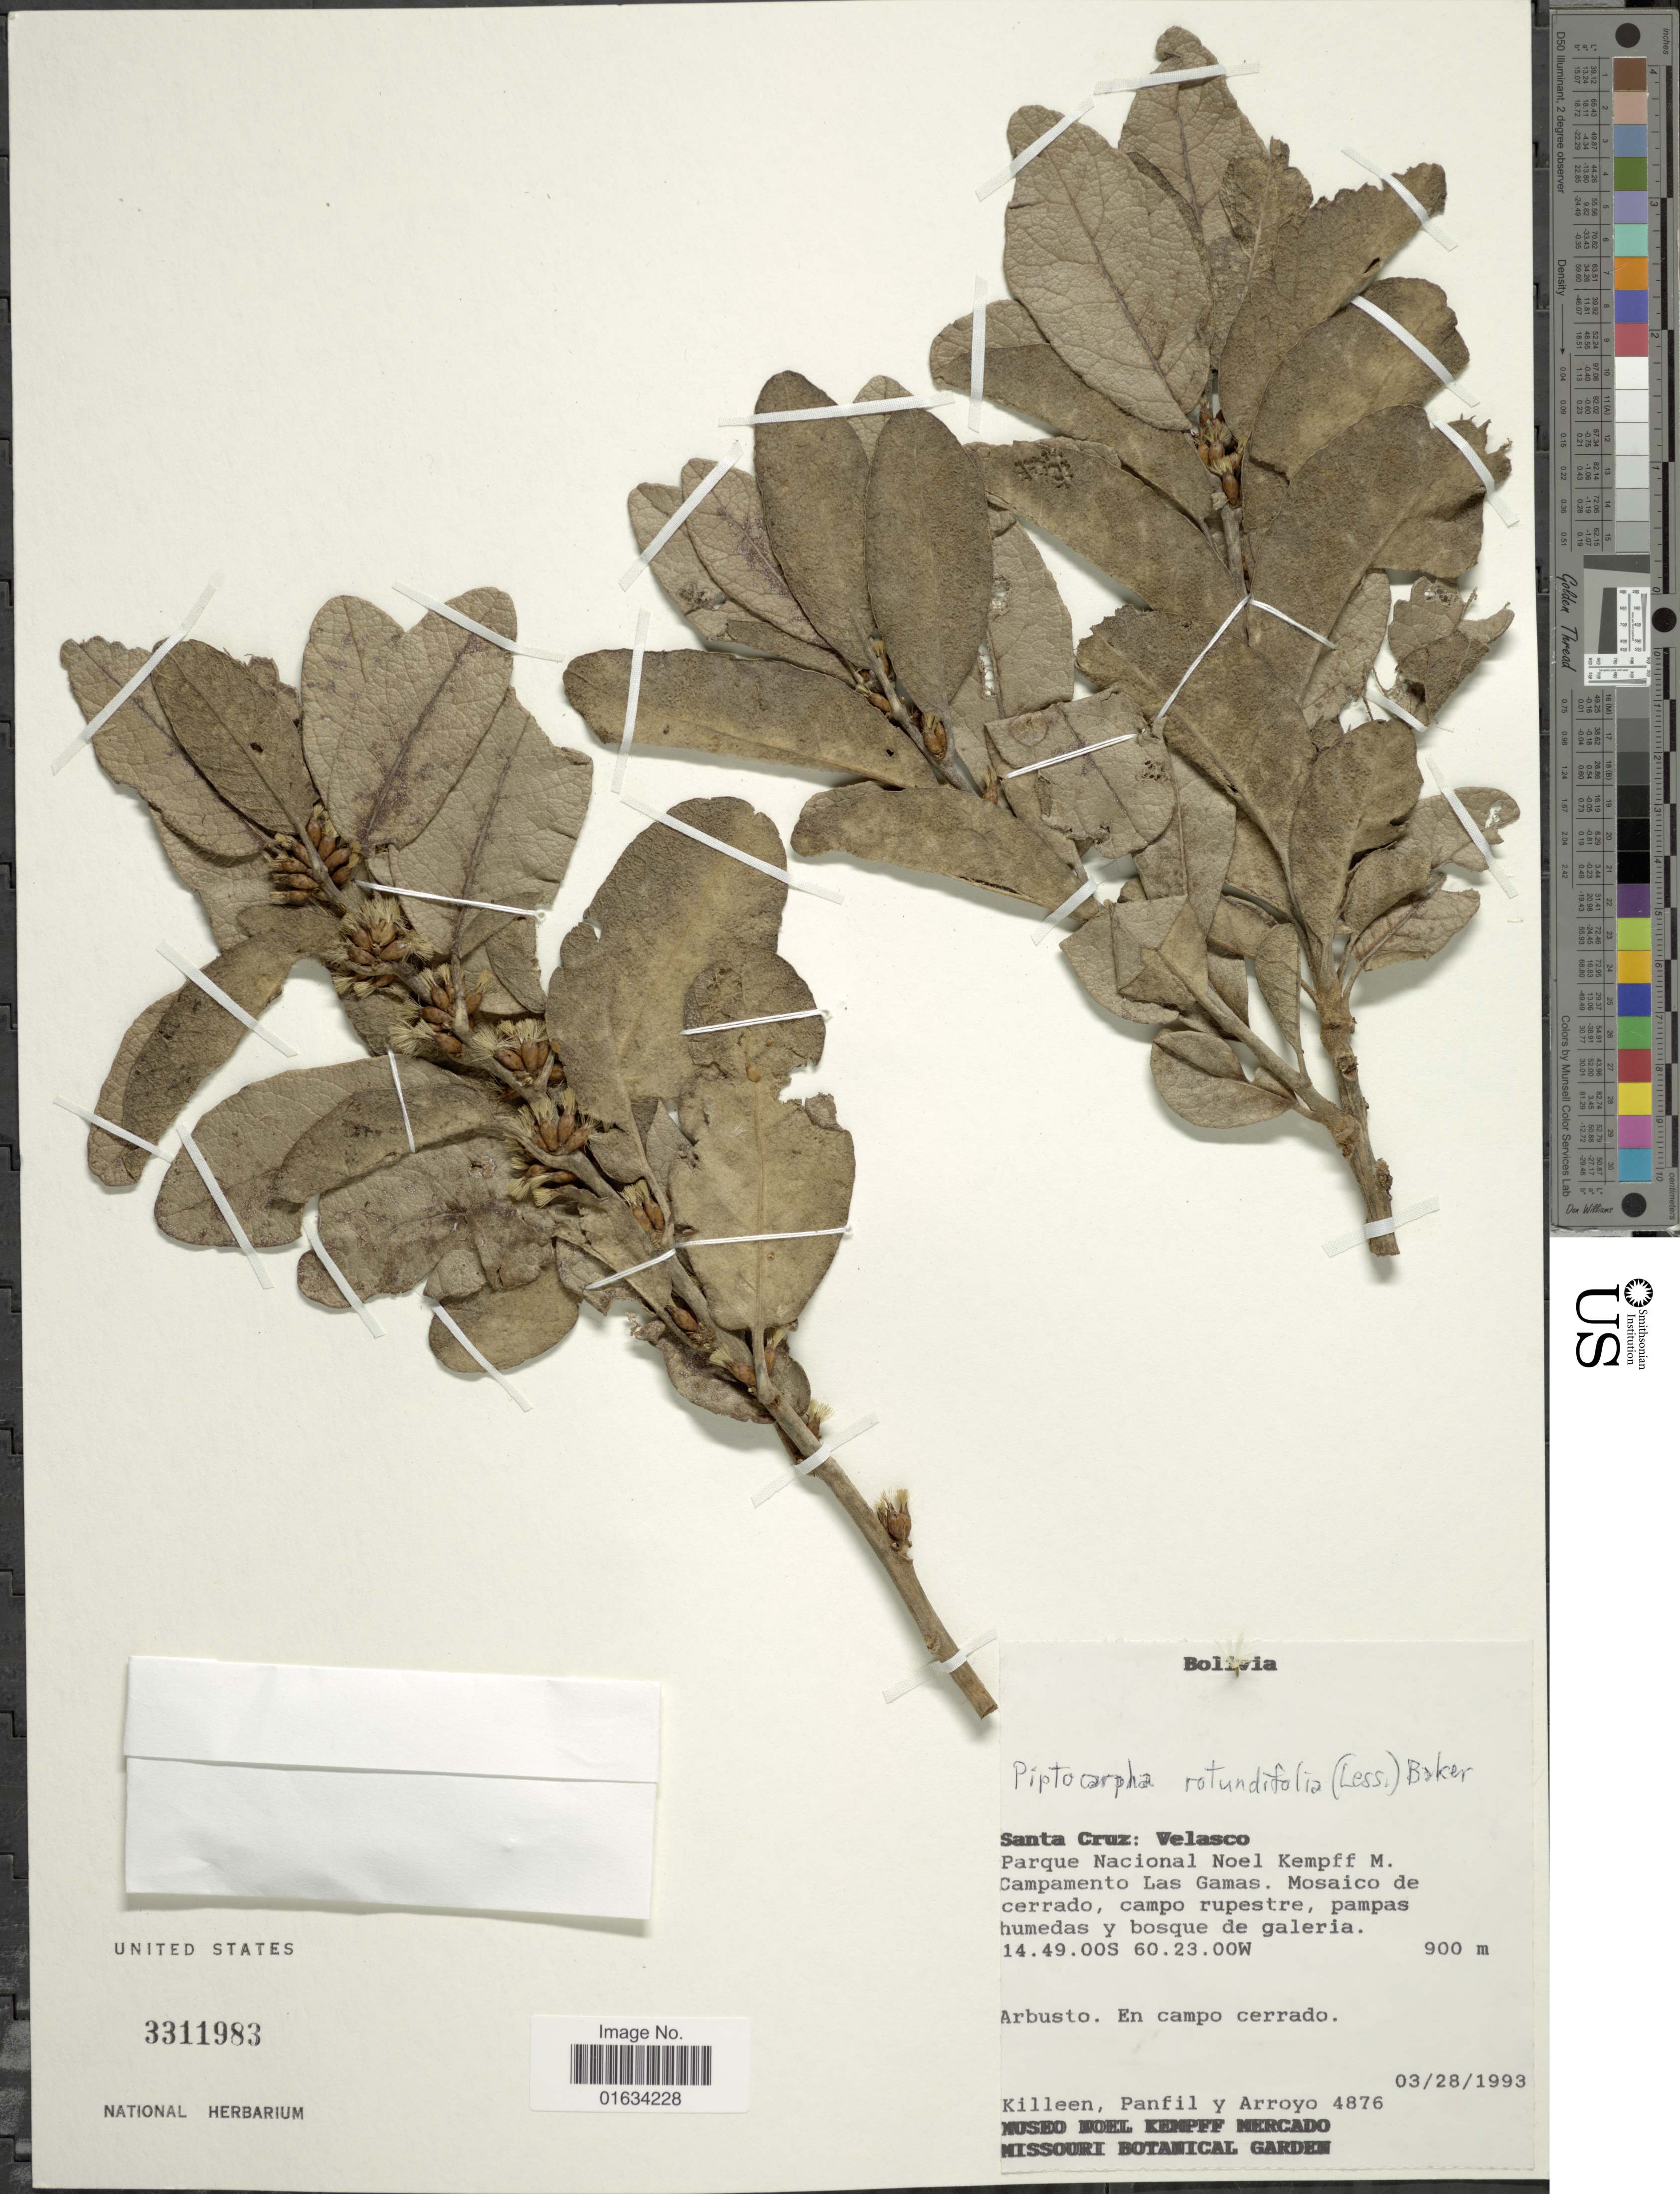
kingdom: Plantae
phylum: Tracheophyta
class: Magnoliopsida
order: Asterales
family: Asteraceae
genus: Piptocarpha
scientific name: Piptocarpha rotundifolia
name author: (Less.) Baker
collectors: Killeen, --, -- Panfil & Arroyo, --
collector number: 4876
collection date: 1993-03-28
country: Bolivia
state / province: Santa Cruz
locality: Velasco. Parque Nacional Noel Kempff M. Campamento Las Gamas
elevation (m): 900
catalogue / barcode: US 3311983